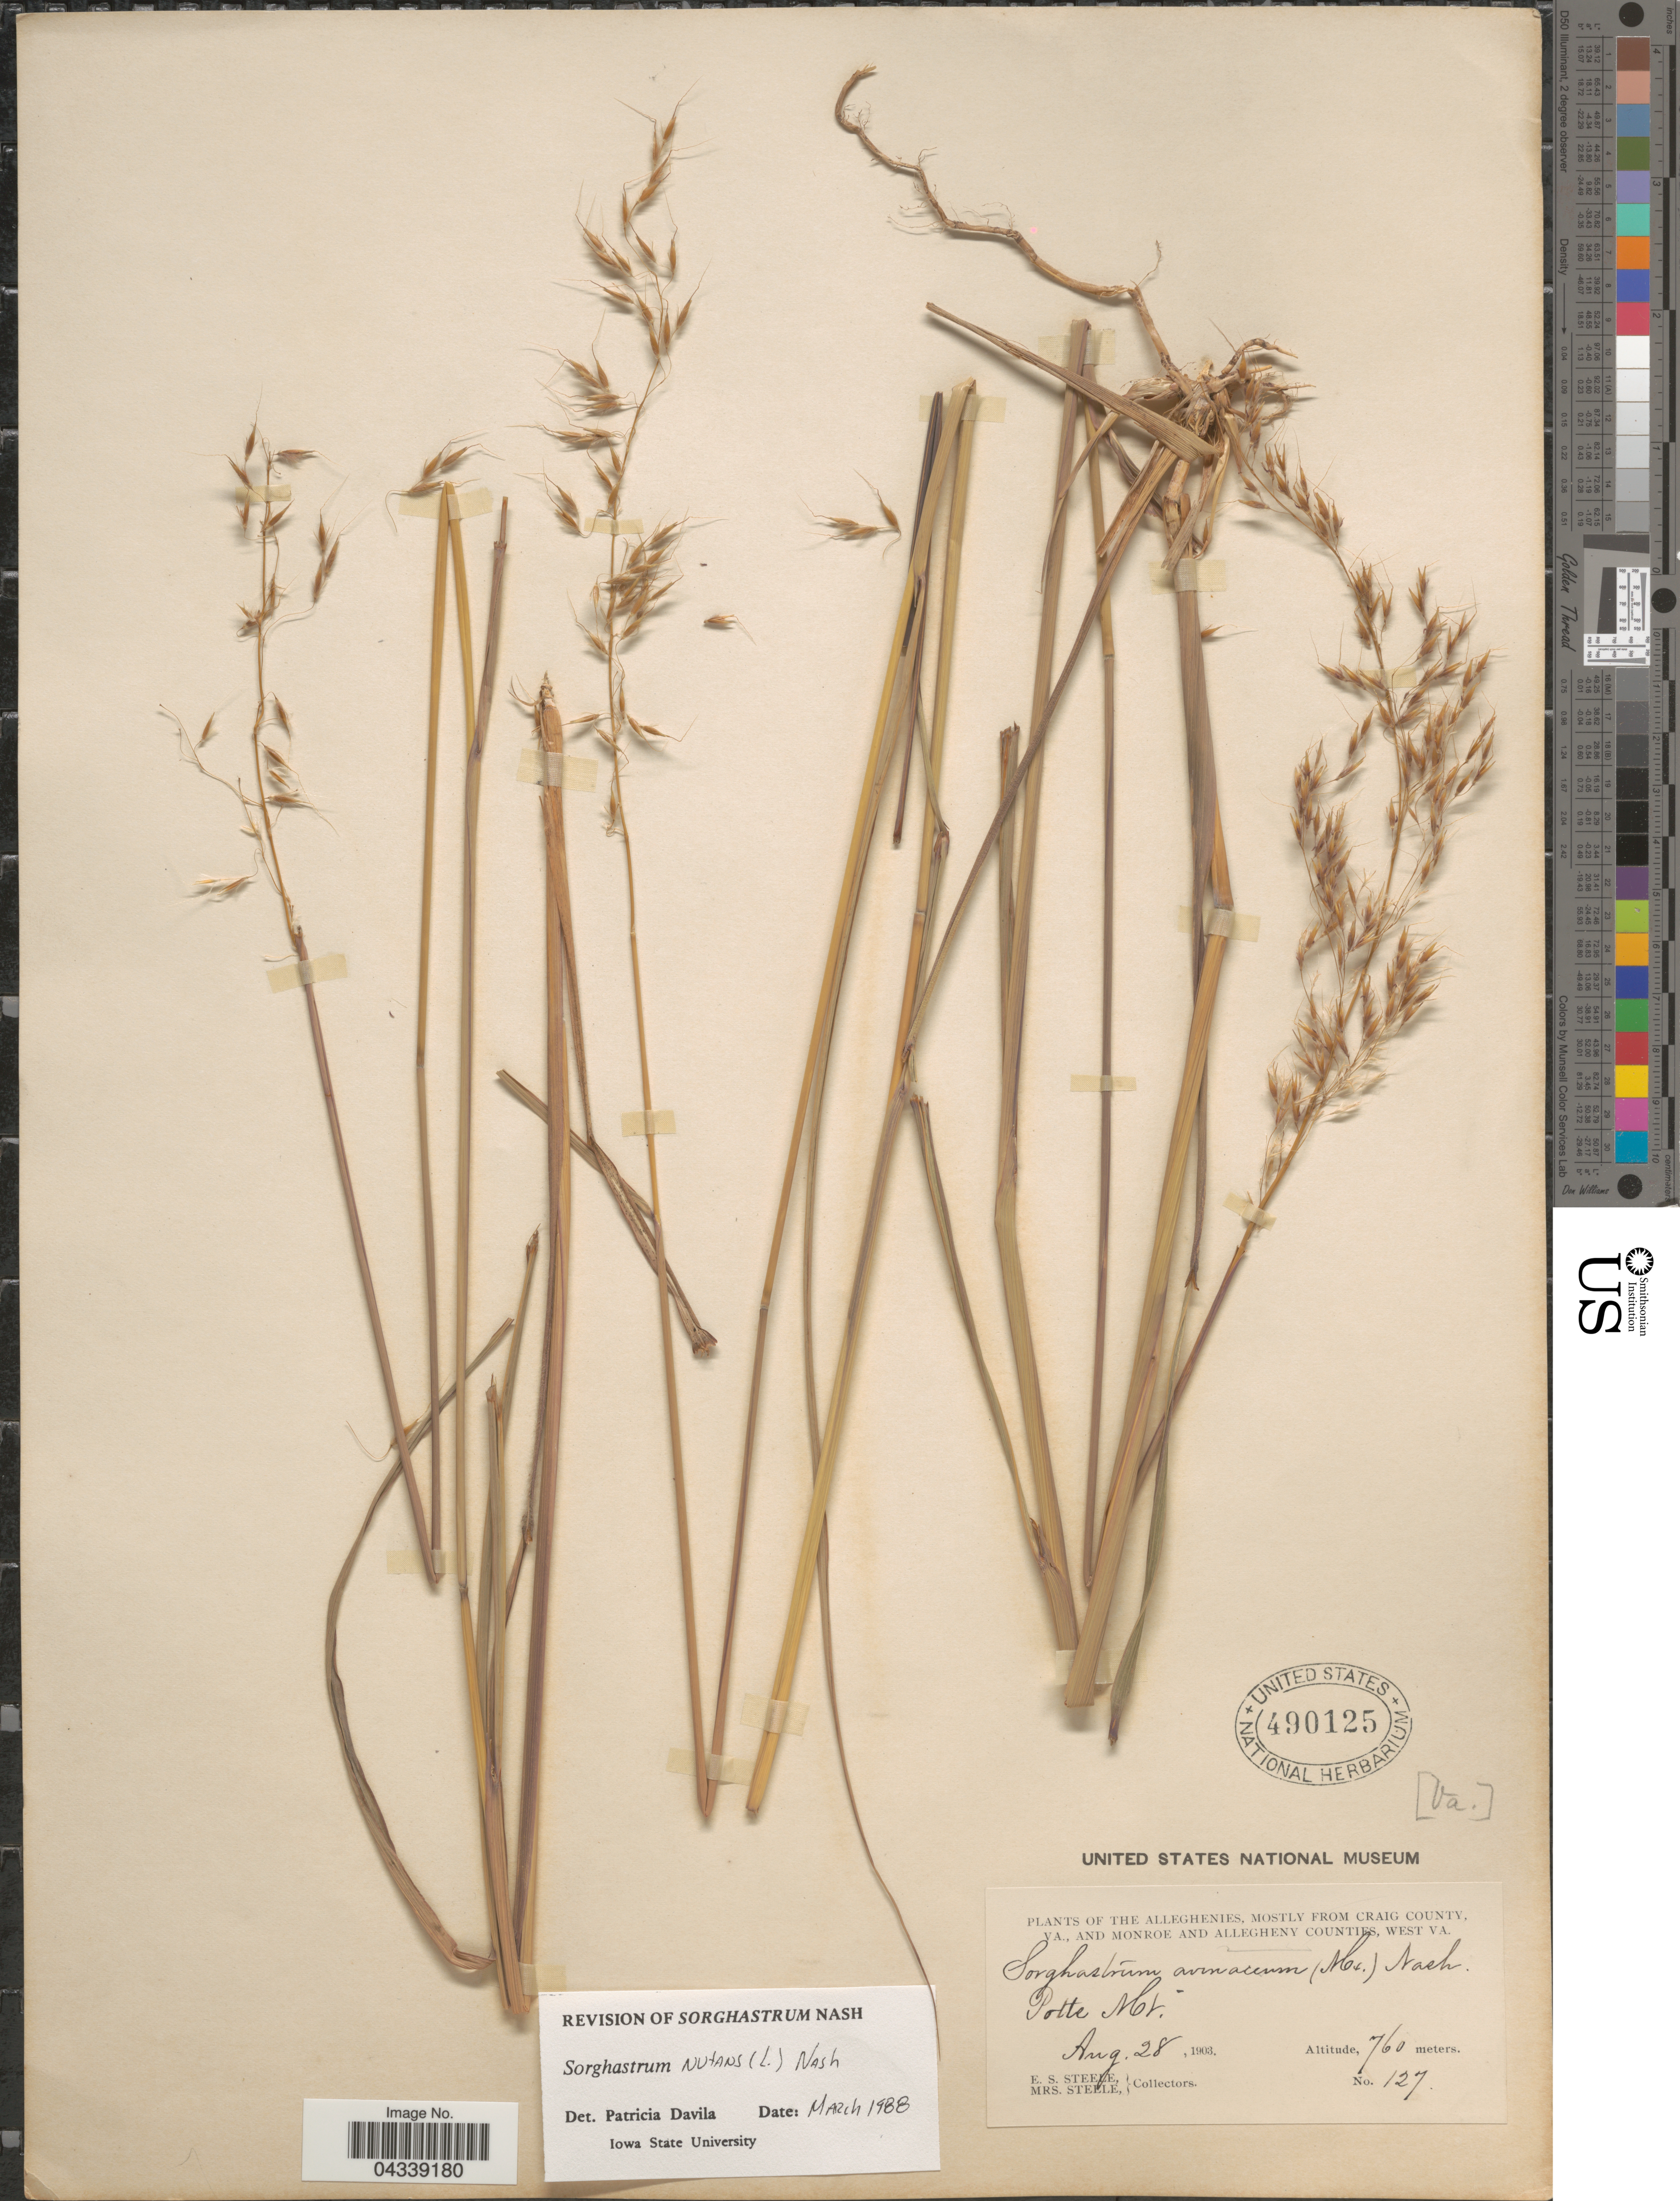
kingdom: Plantae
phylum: Tracheophyta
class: Liliopsida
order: Poales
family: Poaceae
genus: Sorghastrum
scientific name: Sorghastrum nutans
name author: (L.) Nash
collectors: E. Steele & Mrs. E. S. Steele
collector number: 127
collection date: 1903-08-28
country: United States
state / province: Virginia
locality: Alleghenies, mostly from Craig County, Va., and Monroe and Allegheny Counties, West Va. Potte Mt.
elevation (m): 760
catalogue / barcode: US 490125